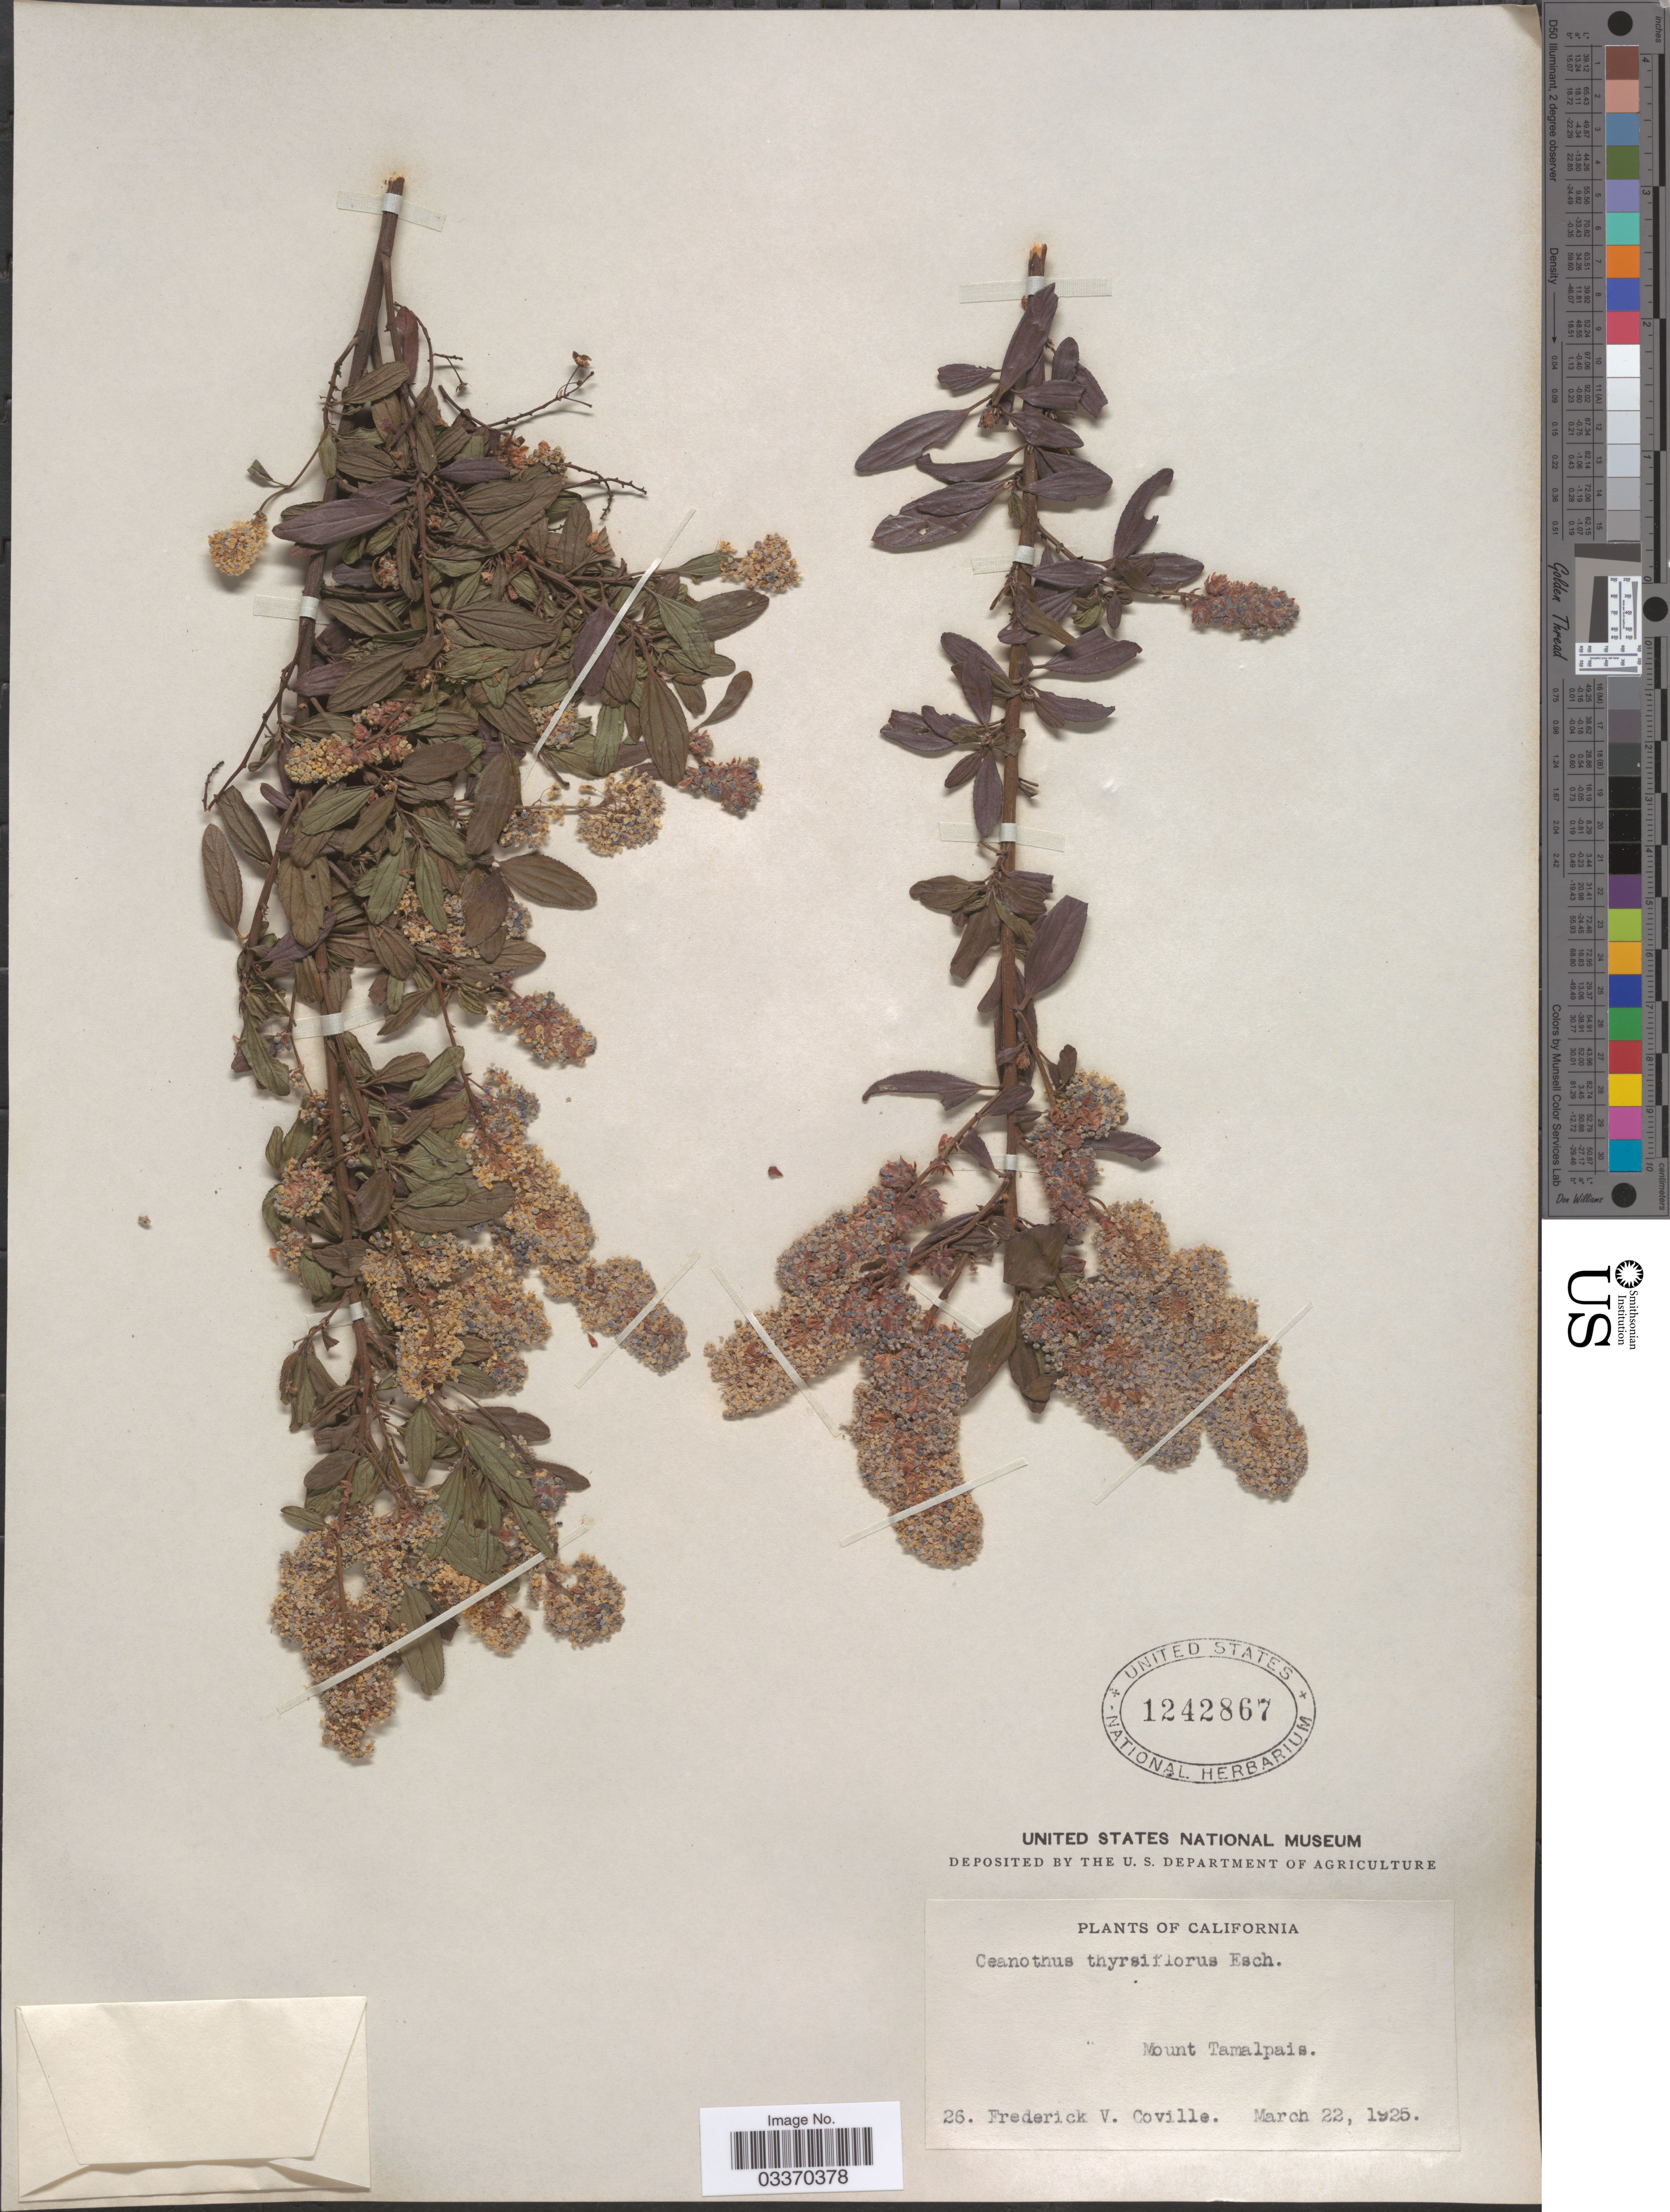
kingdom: Plantae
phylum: Tracheophyta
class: Magnoliopsida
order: Rosales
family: Rhamnaceae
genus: Ceanothus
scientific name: Ceanothus thyrsiflorus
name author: Eschsch.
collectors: F. V. Coville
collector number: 26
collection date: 1925-03-22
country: United States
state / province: California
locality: Mount Tamalpais.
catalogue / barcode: US 1242867